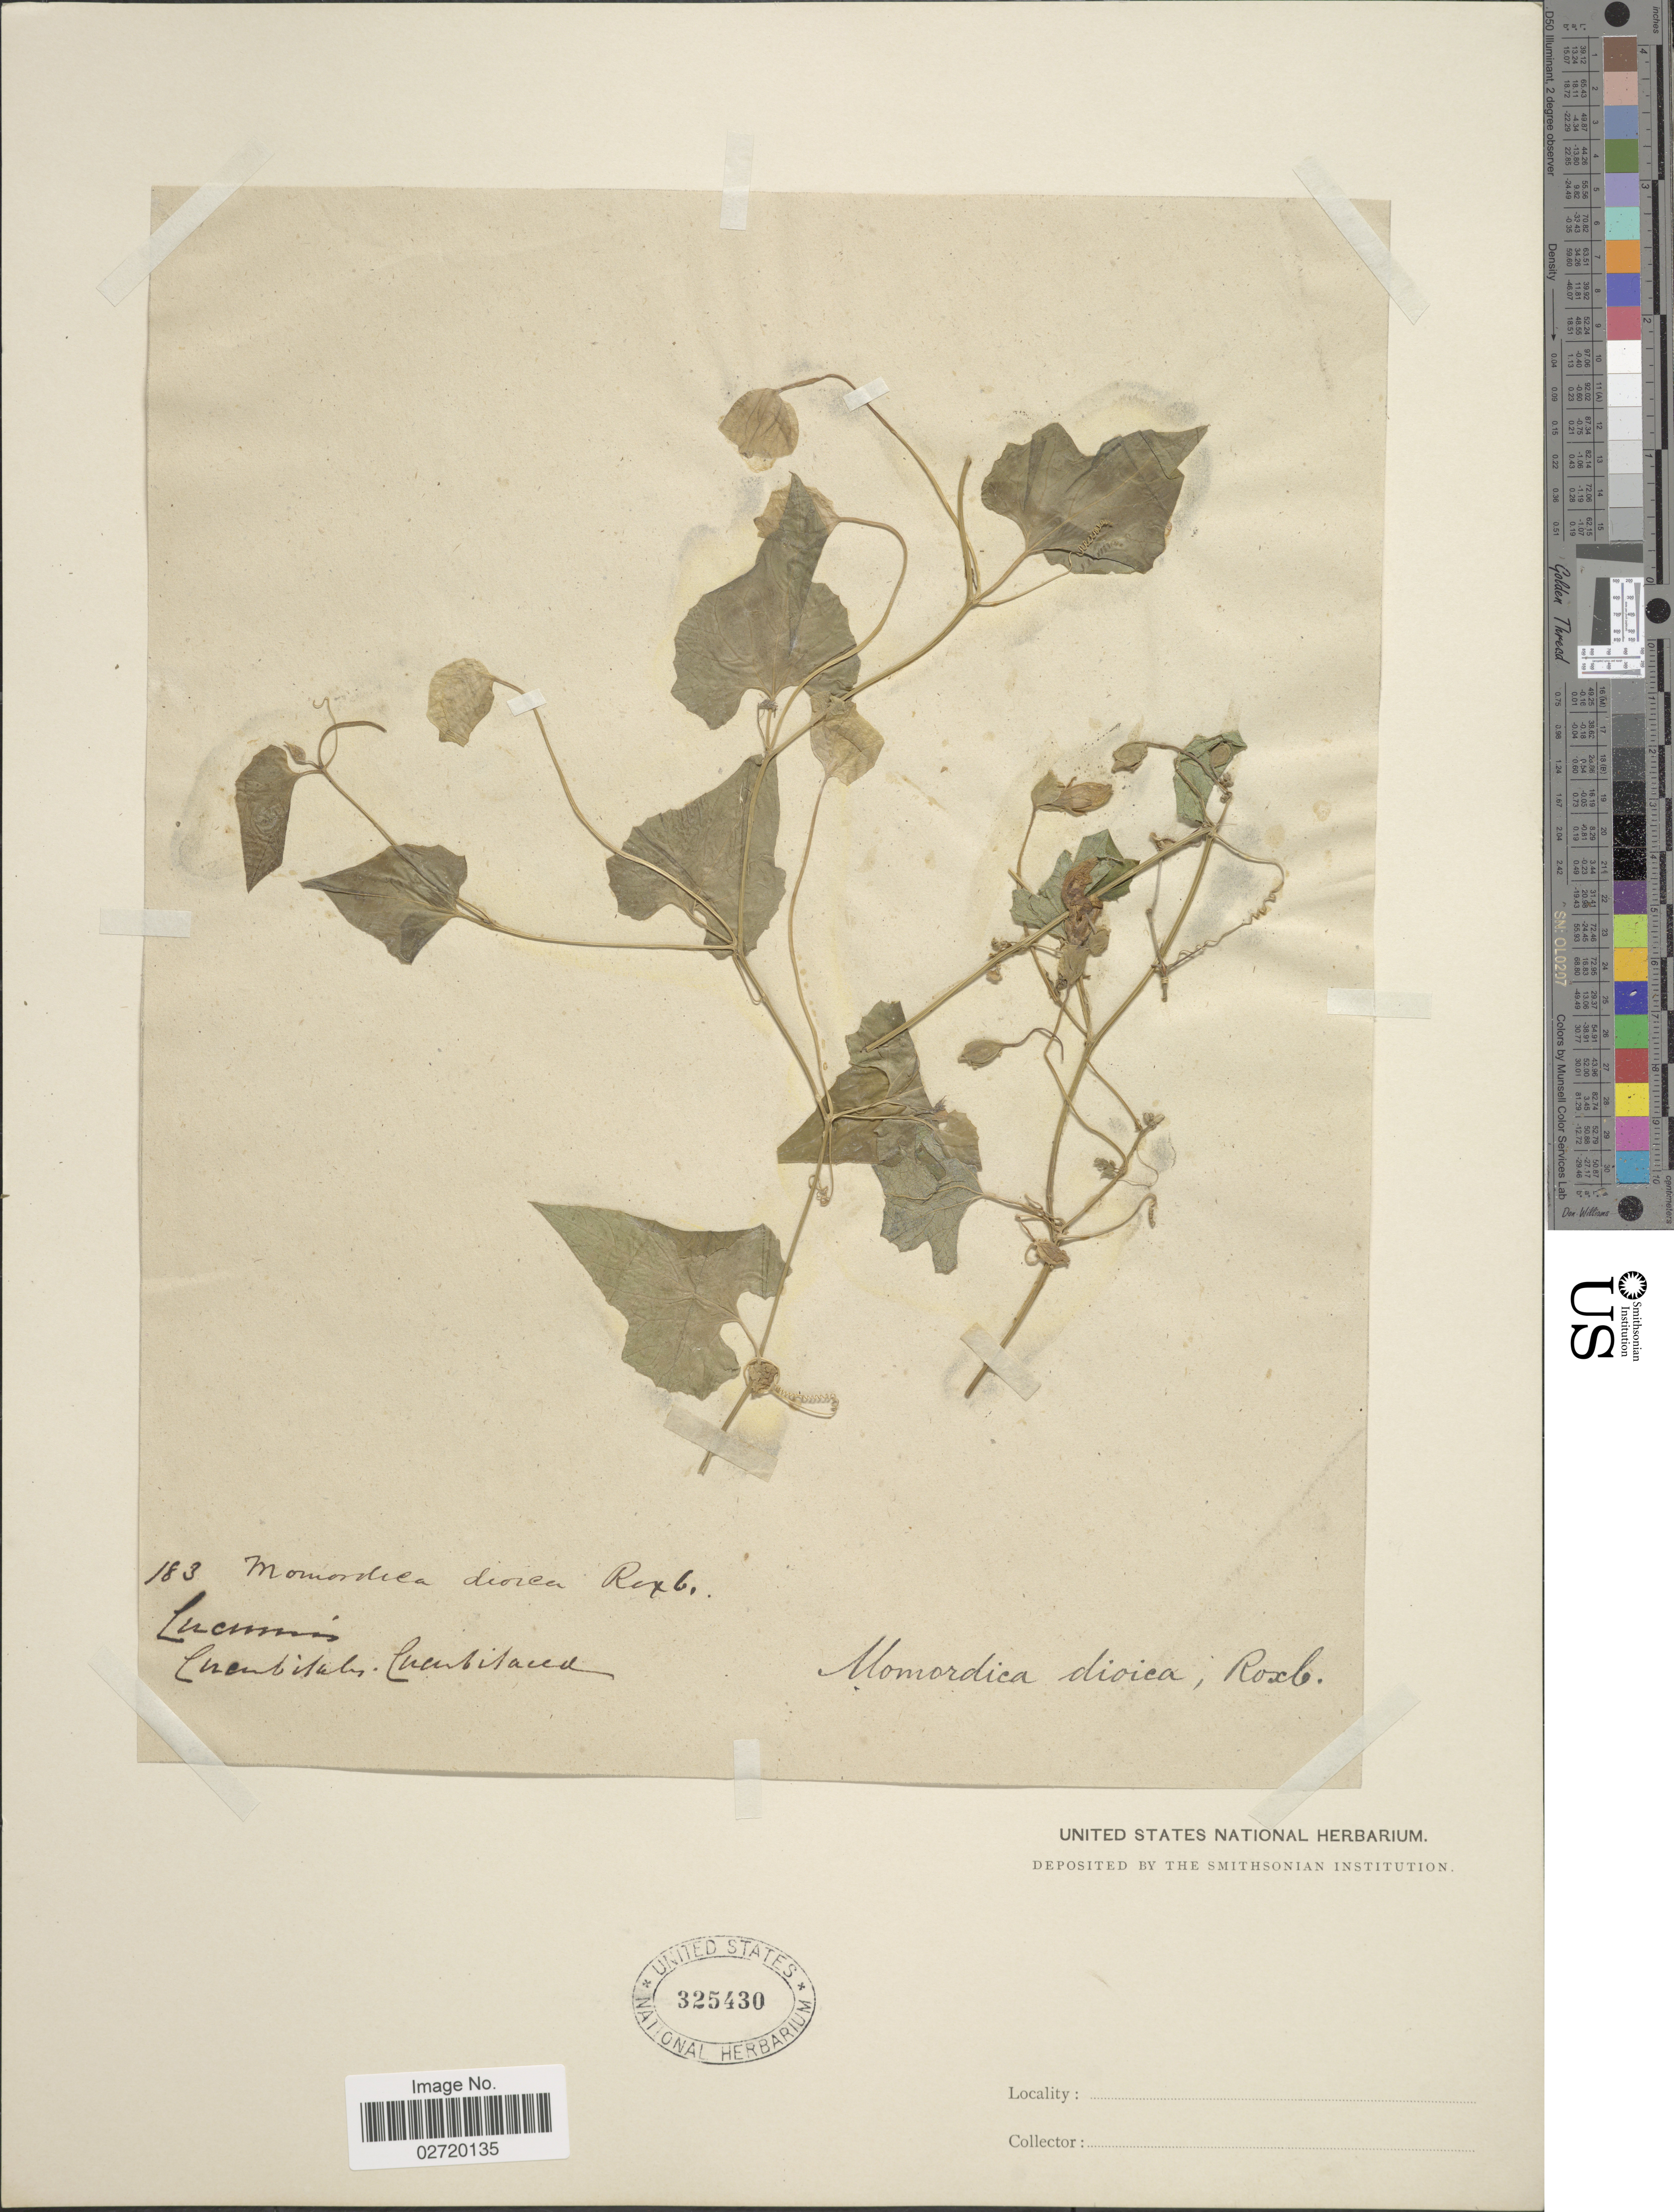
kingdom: Plantae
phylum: Tracheophyta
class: Magnoliopsida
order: Cucurbitales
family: Cucurbitaceae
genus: Momordica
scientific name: Momordica dioica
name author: Roxb. ex Willd.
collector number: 183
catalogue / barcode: US 325430